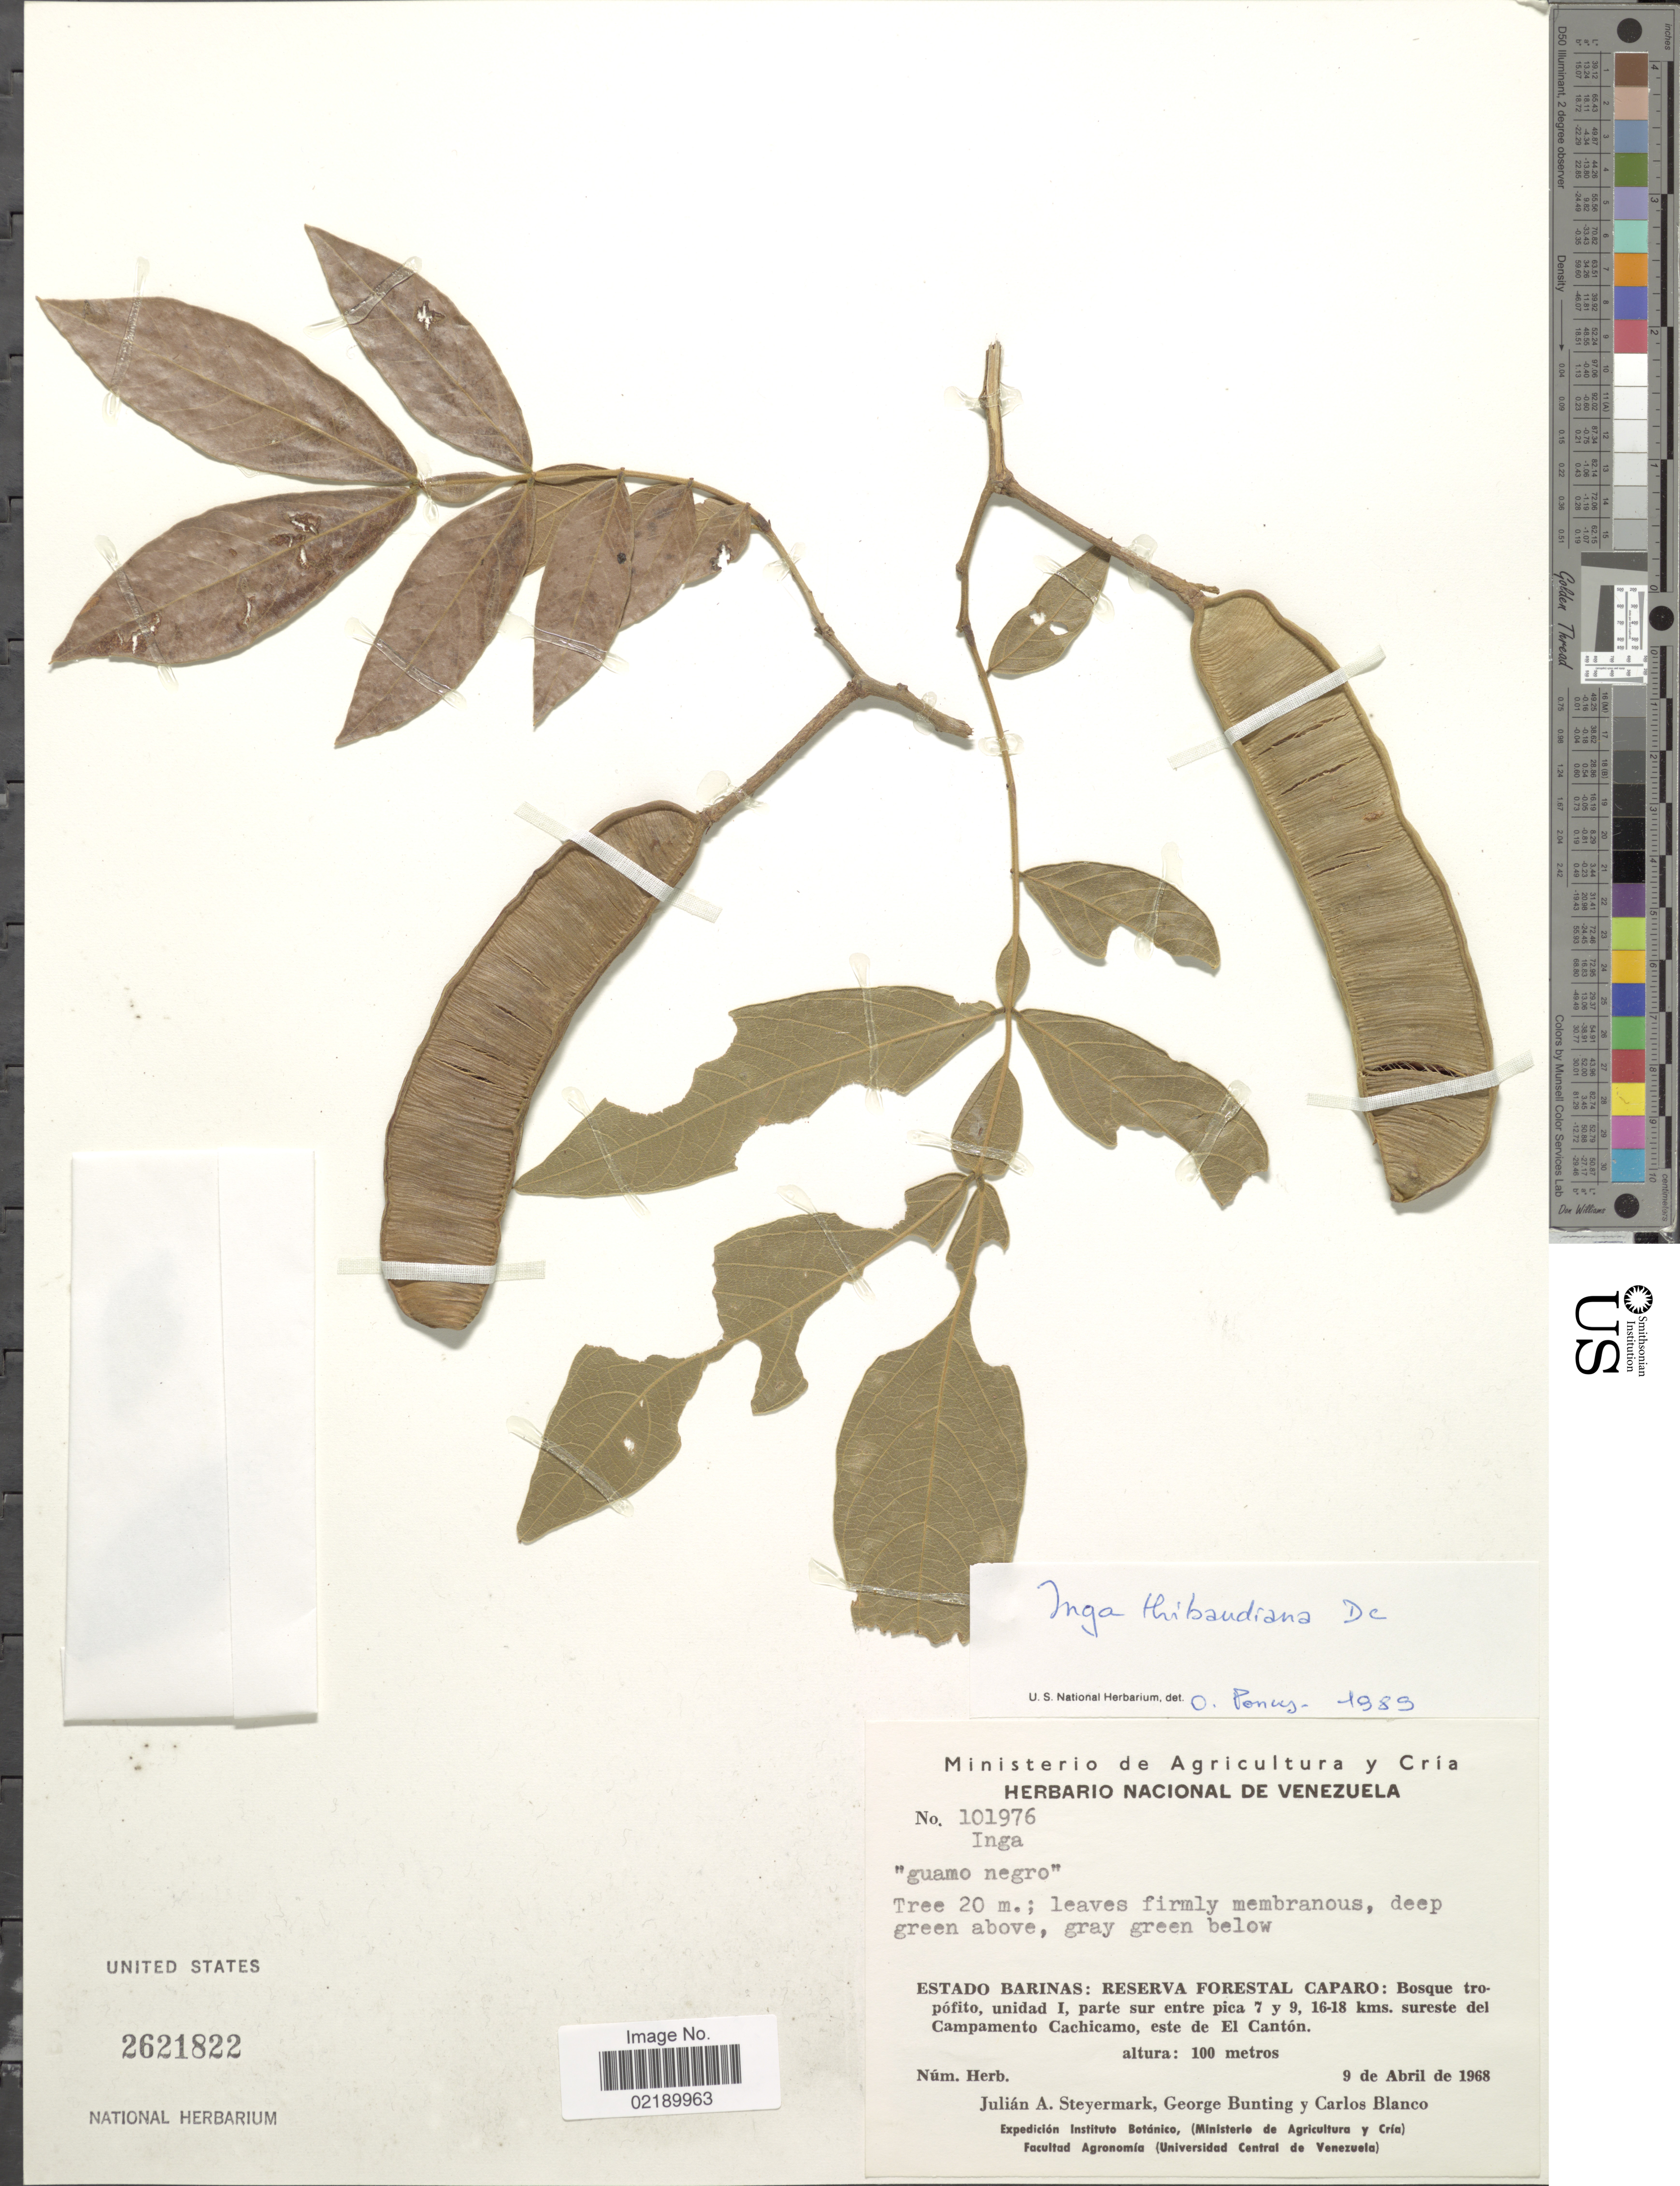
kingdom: Plantae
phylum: Tracheophyta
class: Magnoliopsida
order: Fabales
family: Fabaceae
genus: Inga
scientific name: Inga thibaudiana subsp. thibaudiana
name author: DC.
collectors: J. Steyermark, G. S. Bunting & C. Blanco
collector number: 101976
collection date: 1968-04-09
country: Venezuela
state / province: Barinas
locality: Reserva Florestal Caparo, unidad 1, parte sur entre pica 7 y 9, 16-18 kms sureste del Campamento Cachicamo, este de El Canton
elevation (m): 100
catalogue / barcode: US 2621822